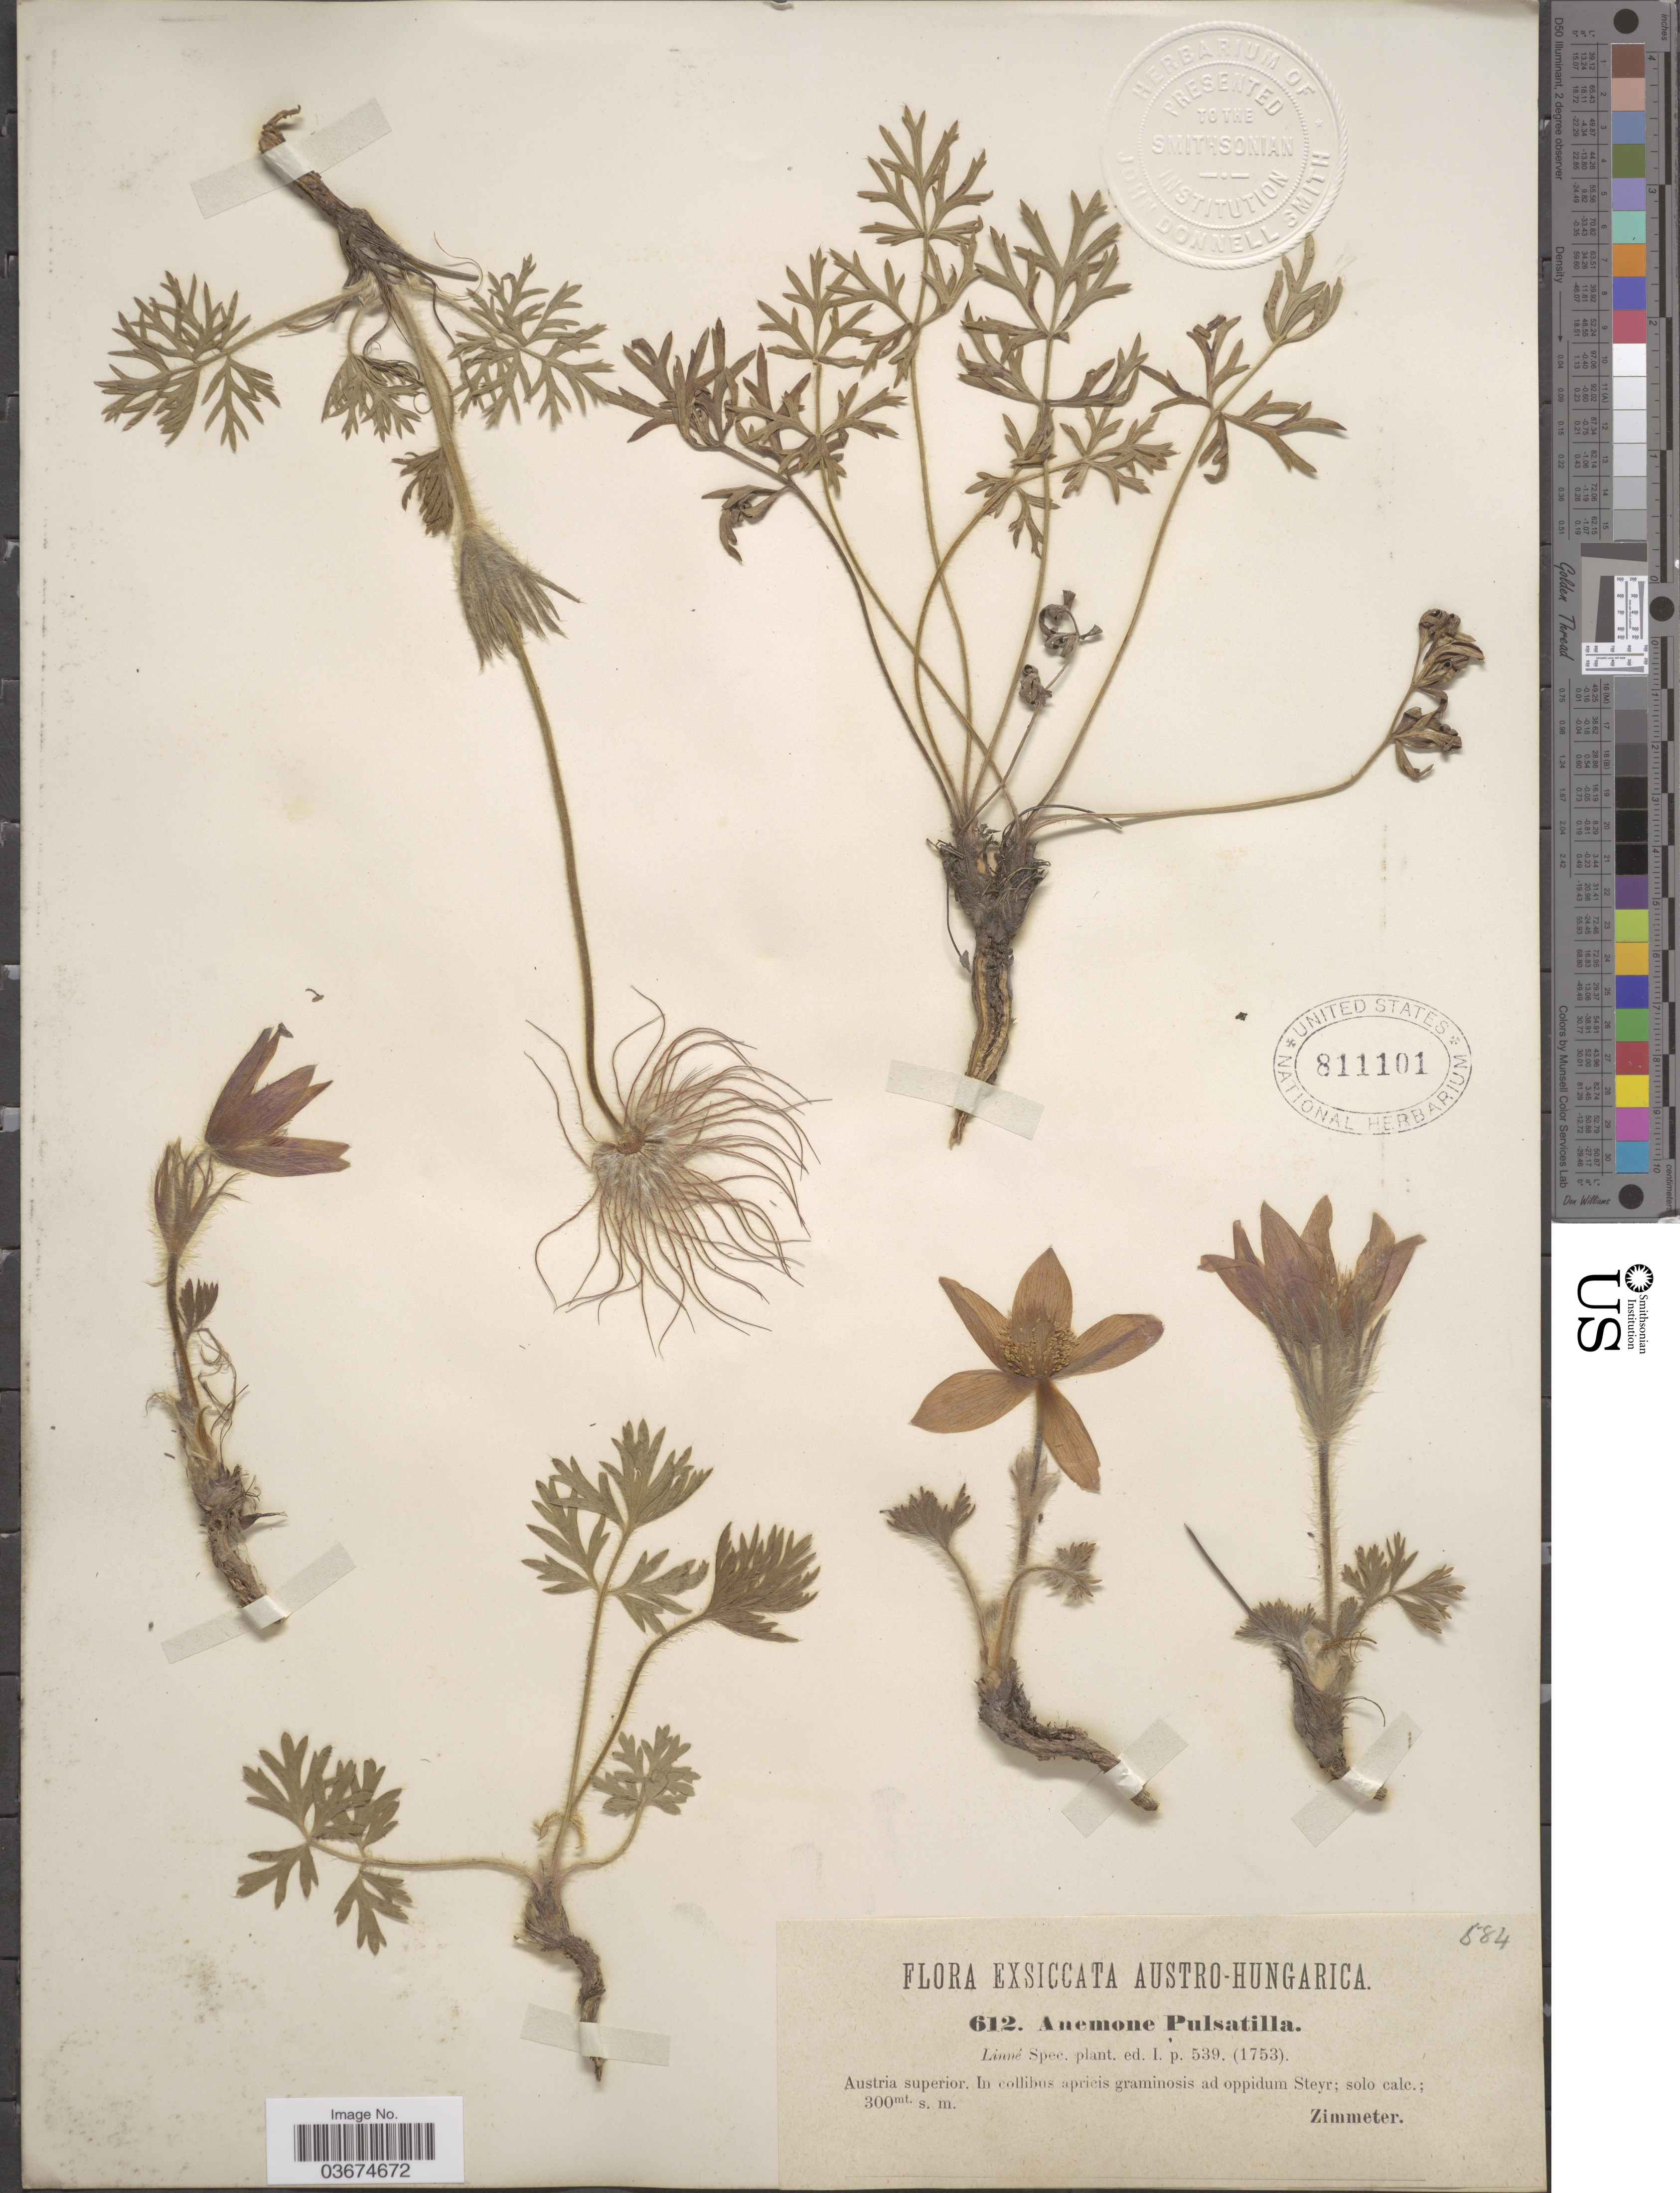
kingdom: Plantae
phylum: Tracheophyta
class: Magnoliopsida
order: Ranunculales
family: Ranunculaceae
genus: Pulsatilla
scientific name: Pulsatilla pulsatilla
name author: (L.) H. Karst.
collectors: A. Zimmeter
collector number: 612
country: Austria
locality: Austro-Hungarica. Austria superior. In collibus apricis graminosis ad oppidum Steyr.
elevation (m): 300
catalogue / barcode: US 811101